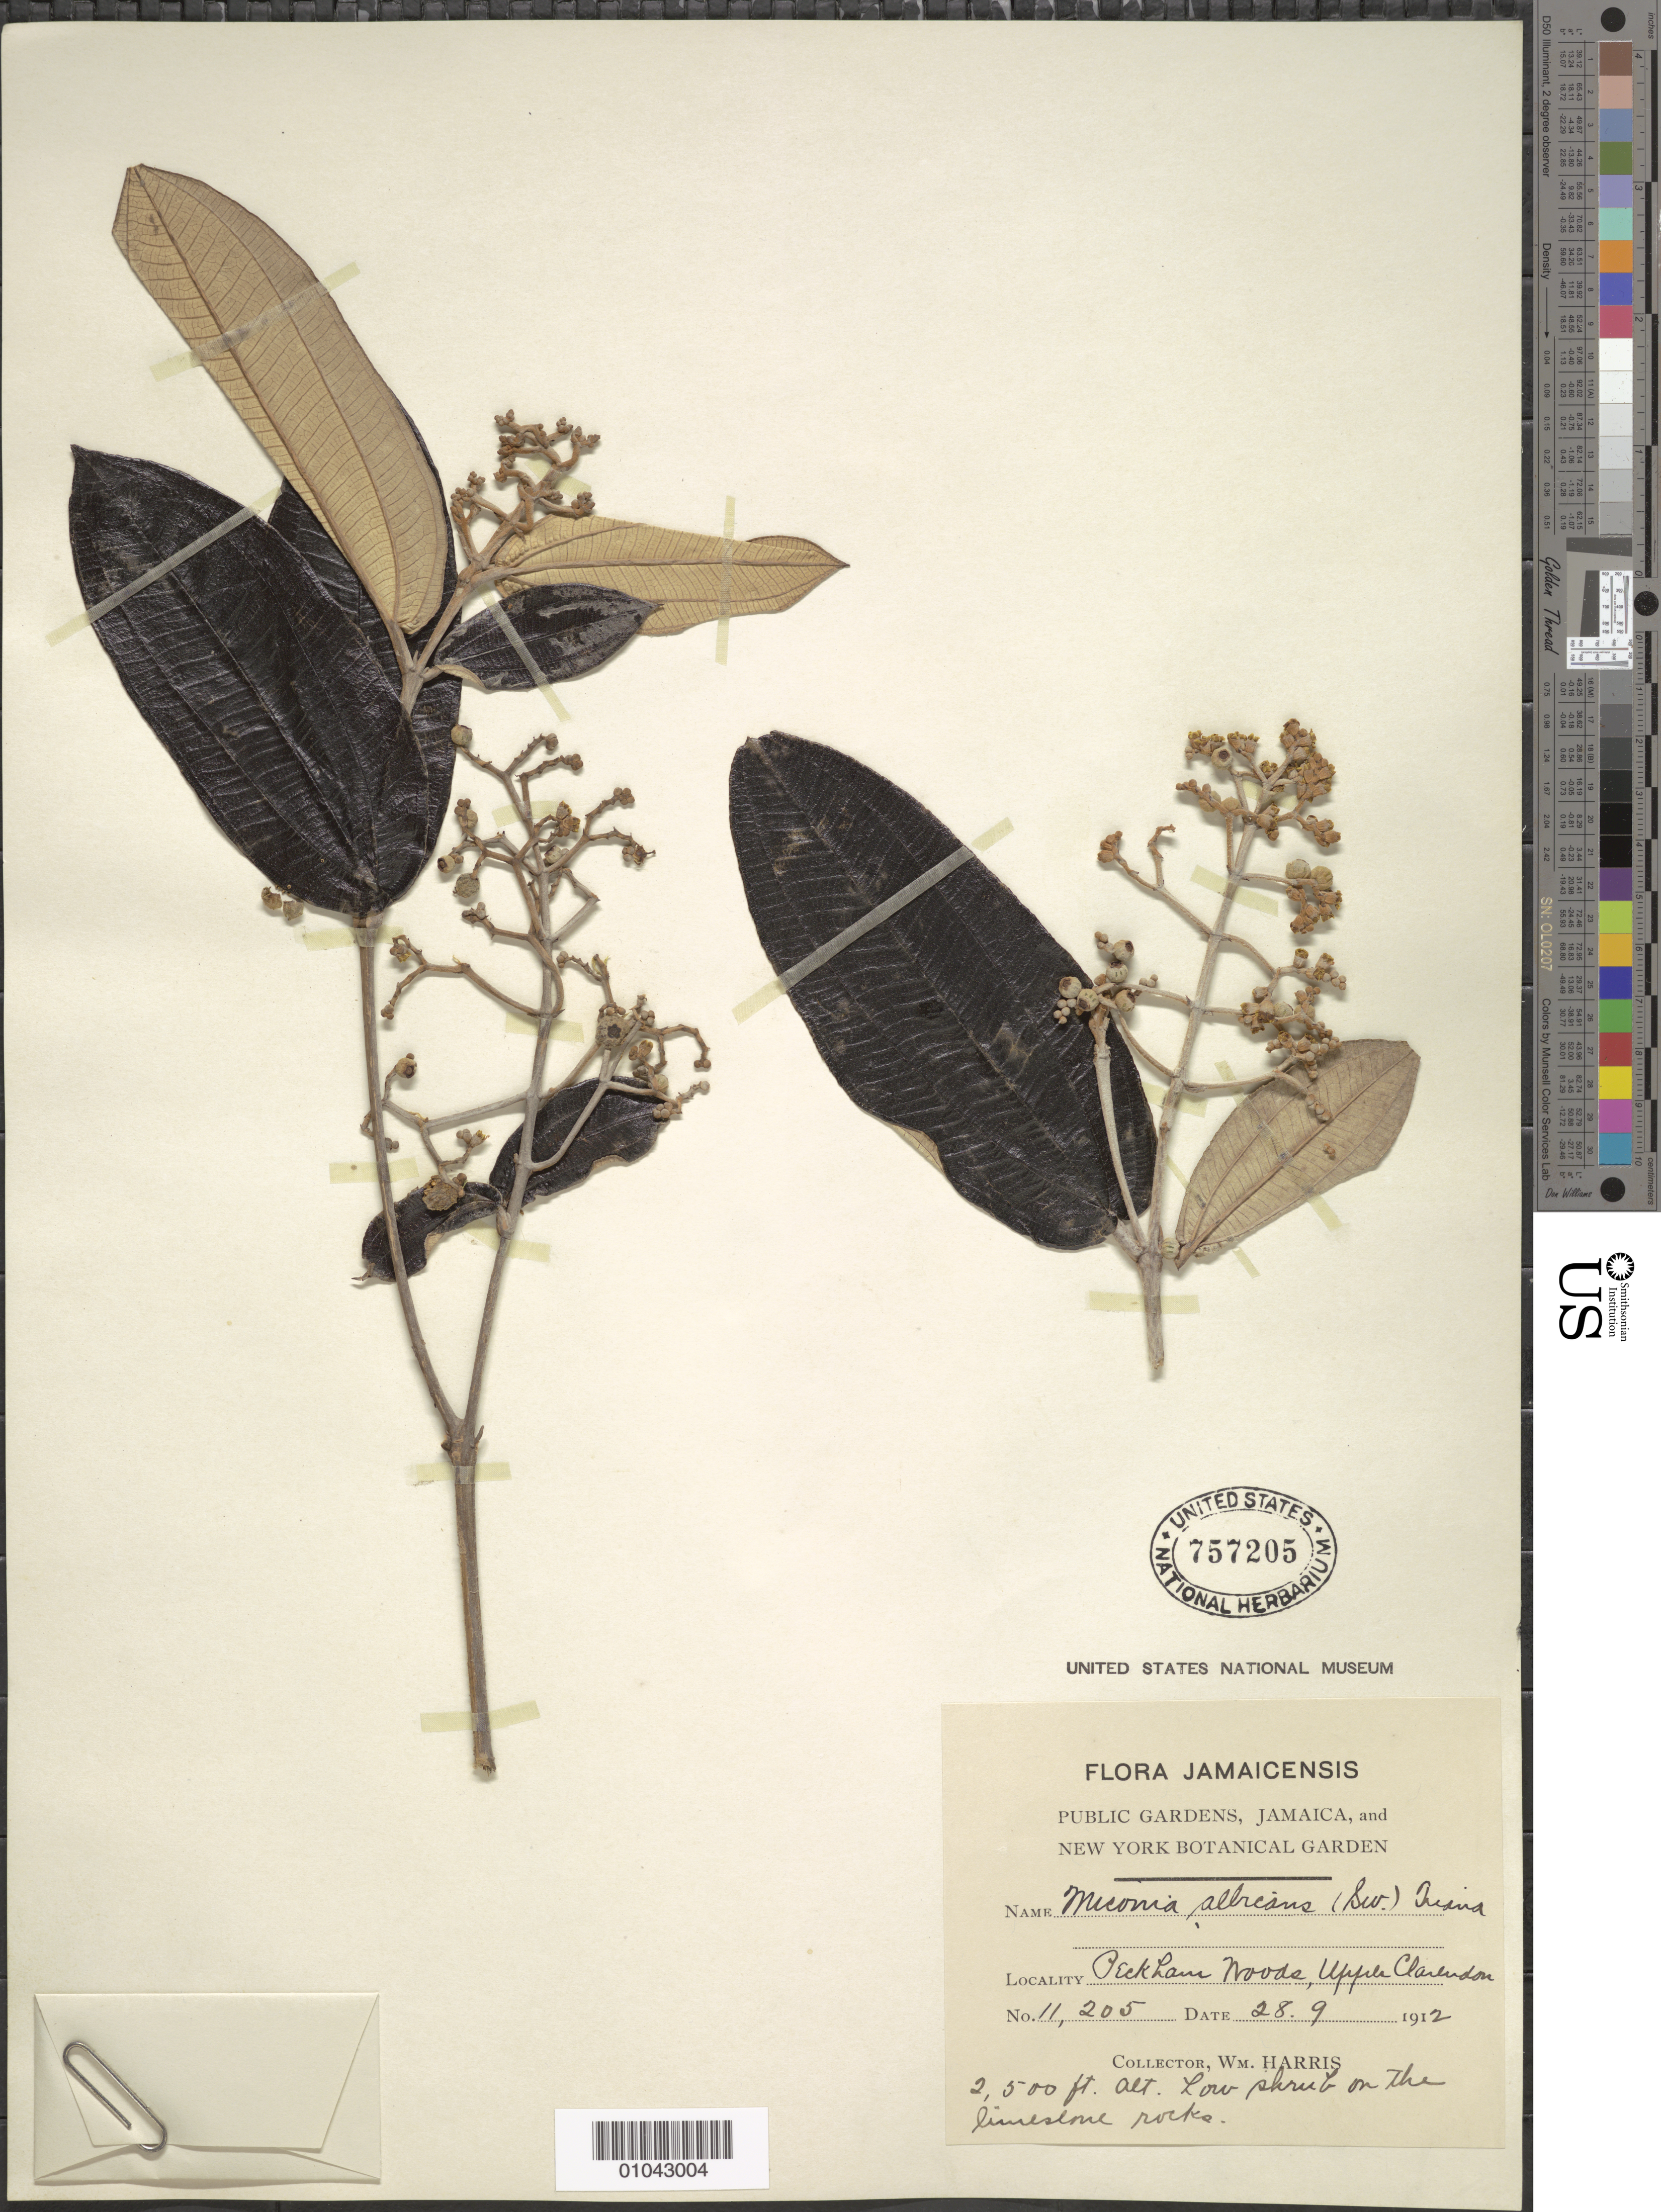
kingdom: Plantae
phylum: Tracheophyta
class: Magnoliopsida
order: Myrtales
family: Melastomataceae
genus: Miconia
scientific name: Miconia albicans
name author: (Sw.) Triana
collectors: W. Harris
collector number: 11205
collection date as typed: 28 Sep 1912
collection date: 1912-09-28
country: Jamaica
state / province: Clarendon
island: Jamaica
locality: Peckham Woods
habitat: On limestone rocks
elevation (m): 762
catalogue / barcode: US 757205